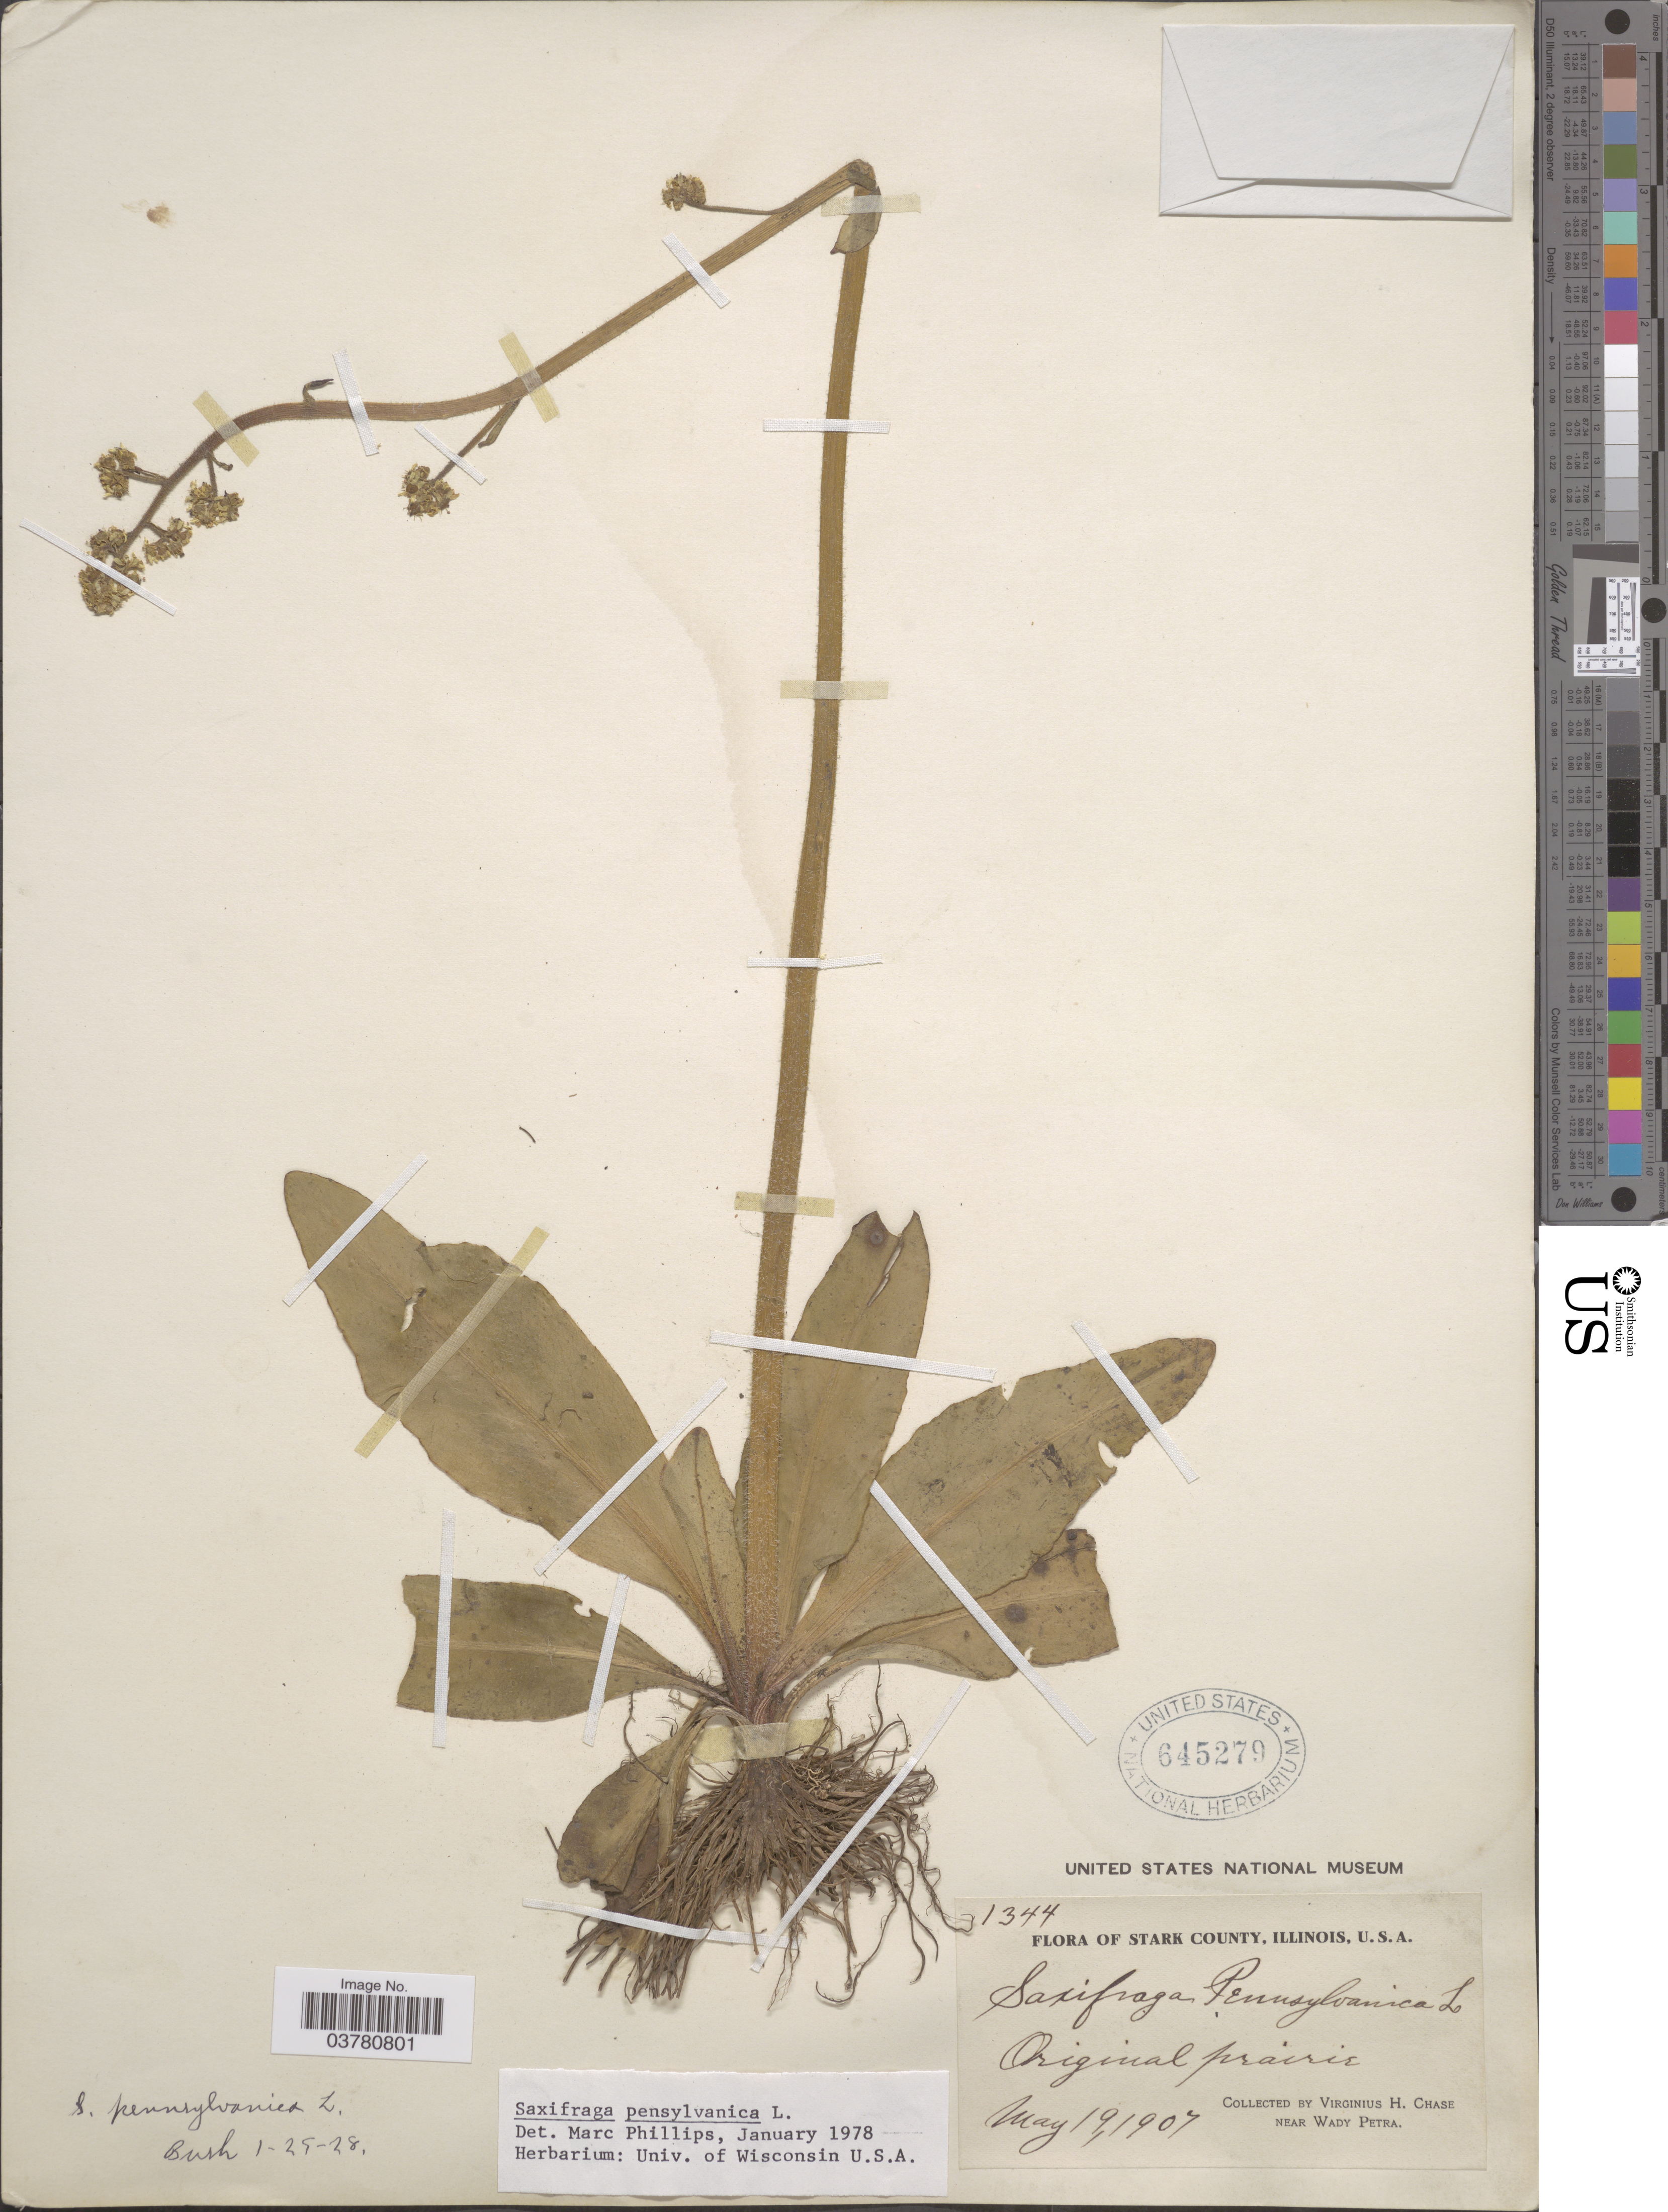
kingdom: Plantae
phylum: Tracheophyta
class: Magnoliopsida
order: Saxifragales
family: Saxifragaceae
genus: Micranthes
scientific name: Micranthes pensylvanica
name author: (L.) Haw.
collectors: V. H. Chase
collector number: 1344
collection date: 1907-05-19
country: United States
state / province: Illinois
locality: Stark County.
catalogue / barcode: US 645279